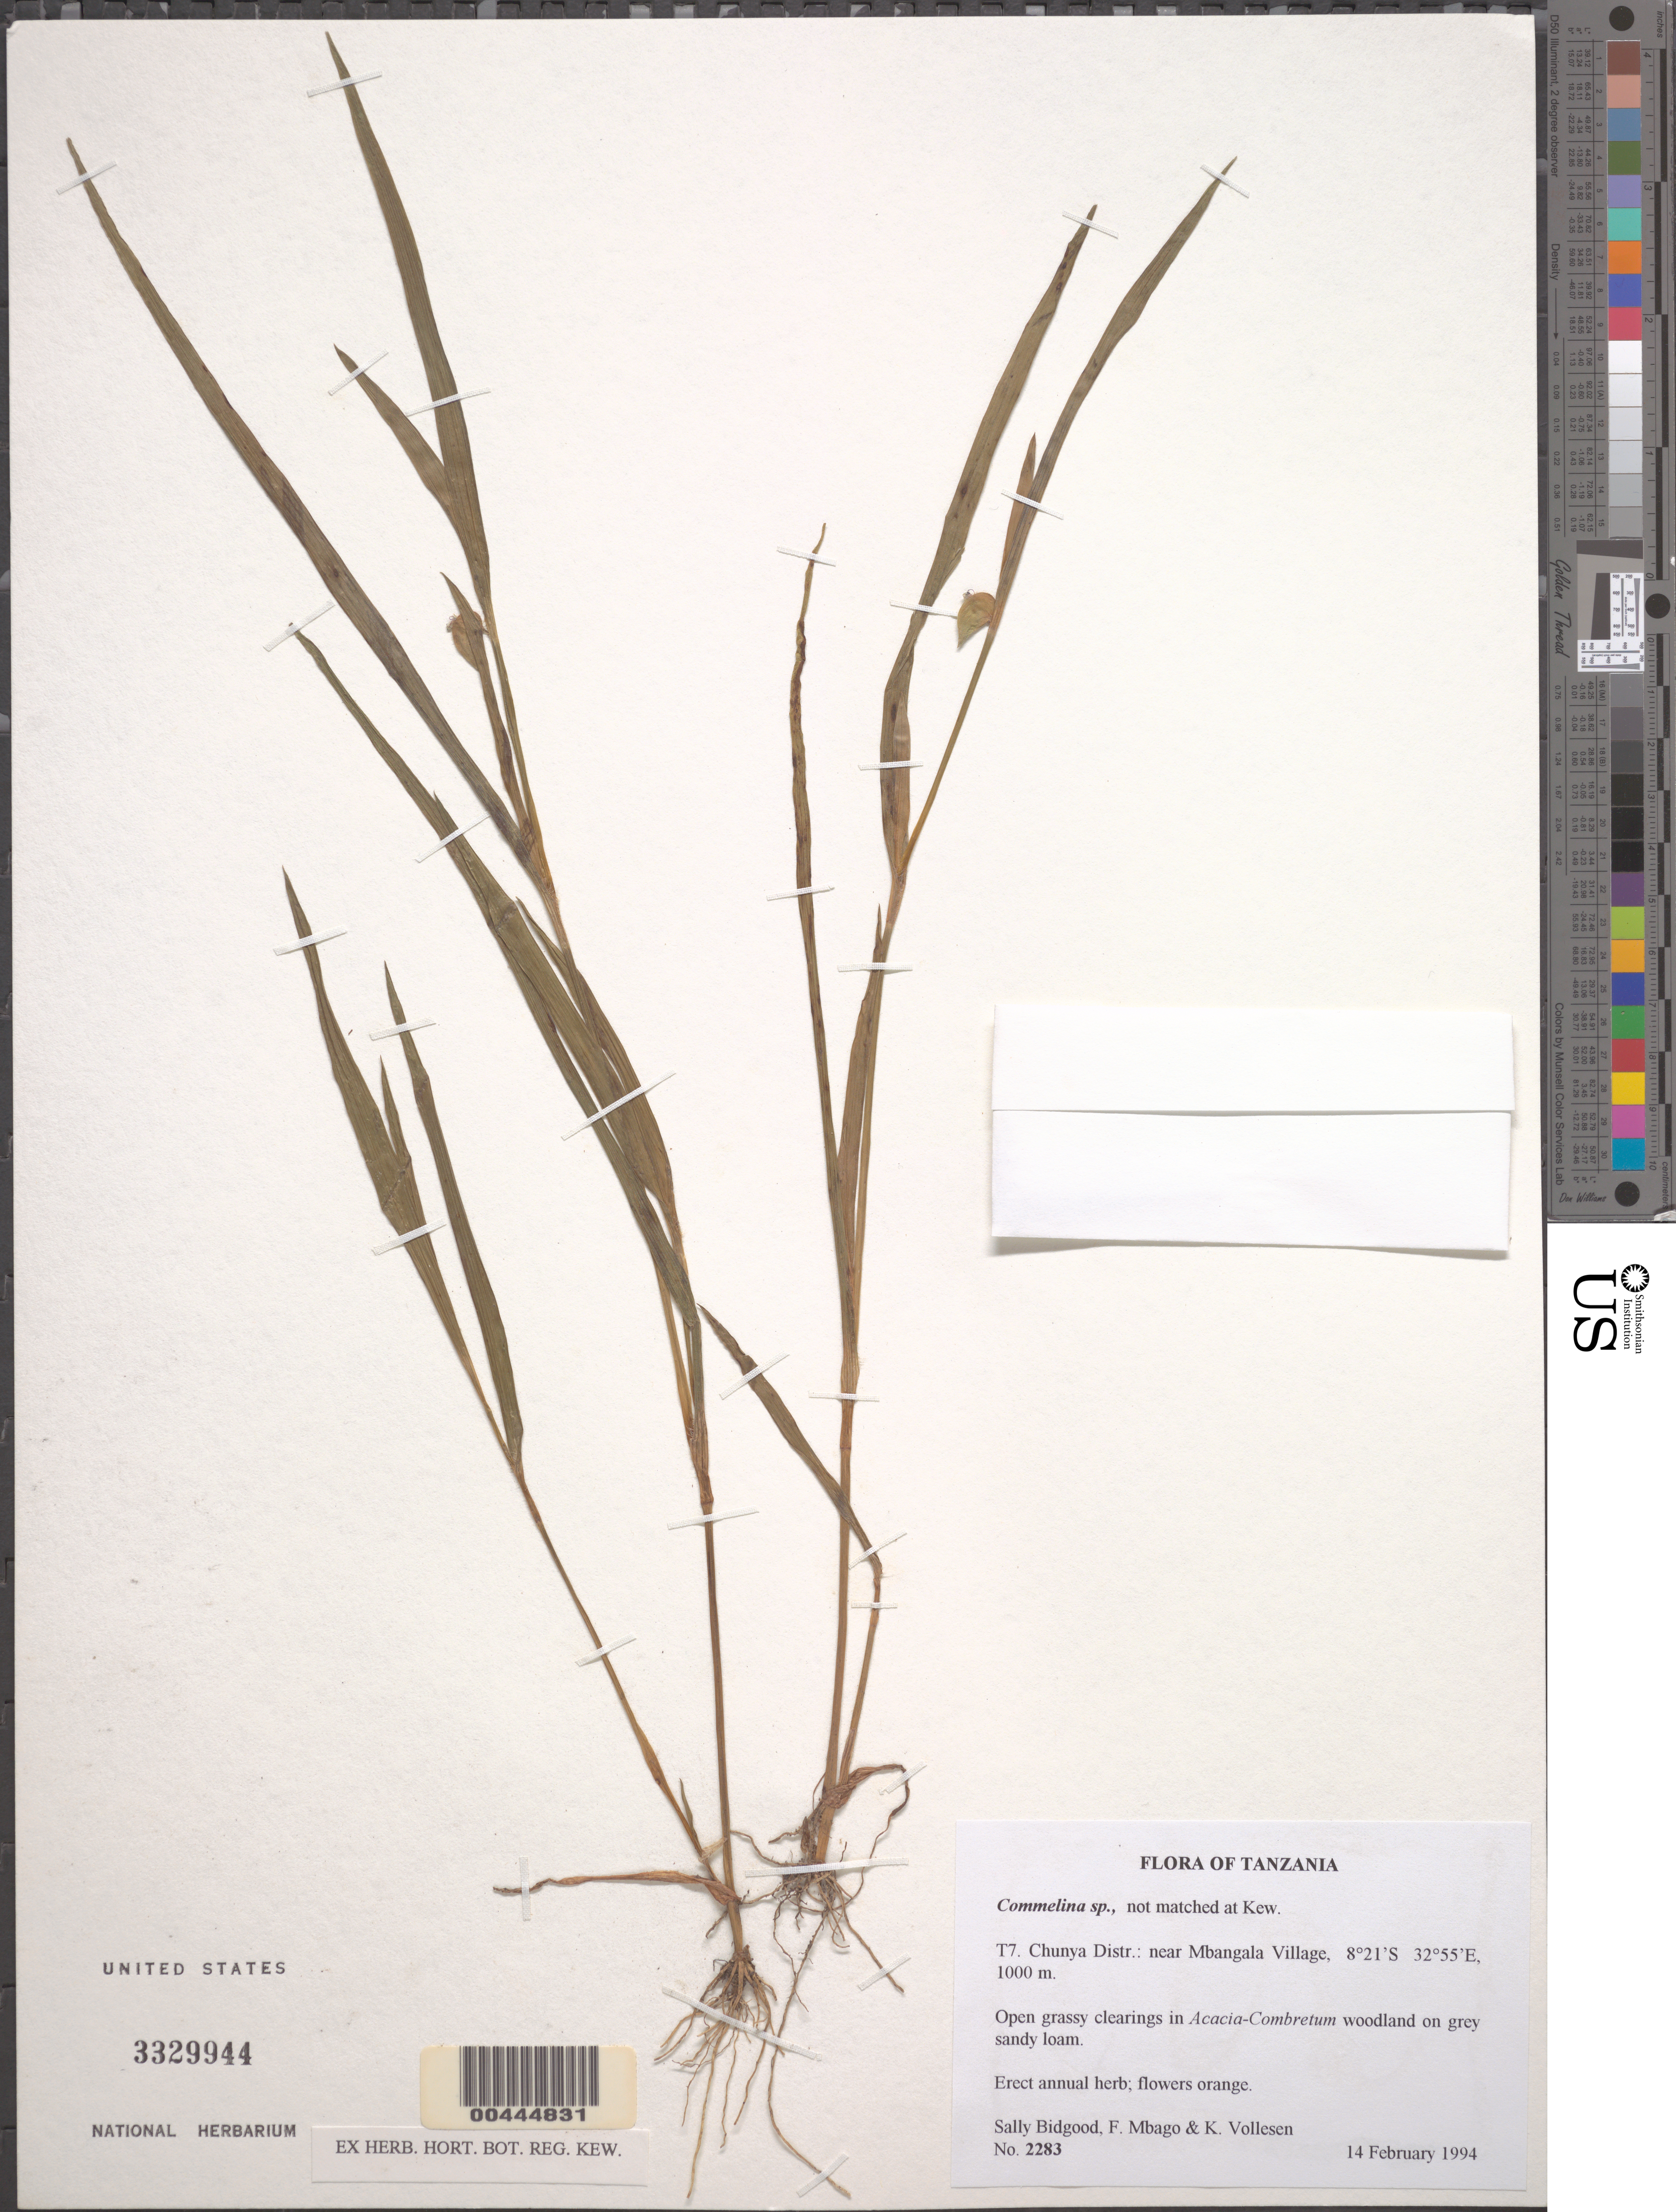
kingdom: Plantae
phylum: Tracheophyta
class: Liliopsida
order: Commelinales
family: Commelinaceae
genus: Floscopa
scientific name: Floscopa polypleura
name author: Brenan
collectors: S. Bidgood & K. Vollesen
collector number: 3200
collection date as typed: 26 Apr 1994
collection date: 1994-04-26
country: Tanzania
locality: T7, chunya dist., near mbangala vilage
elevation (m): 1000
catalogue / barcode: US 3329944